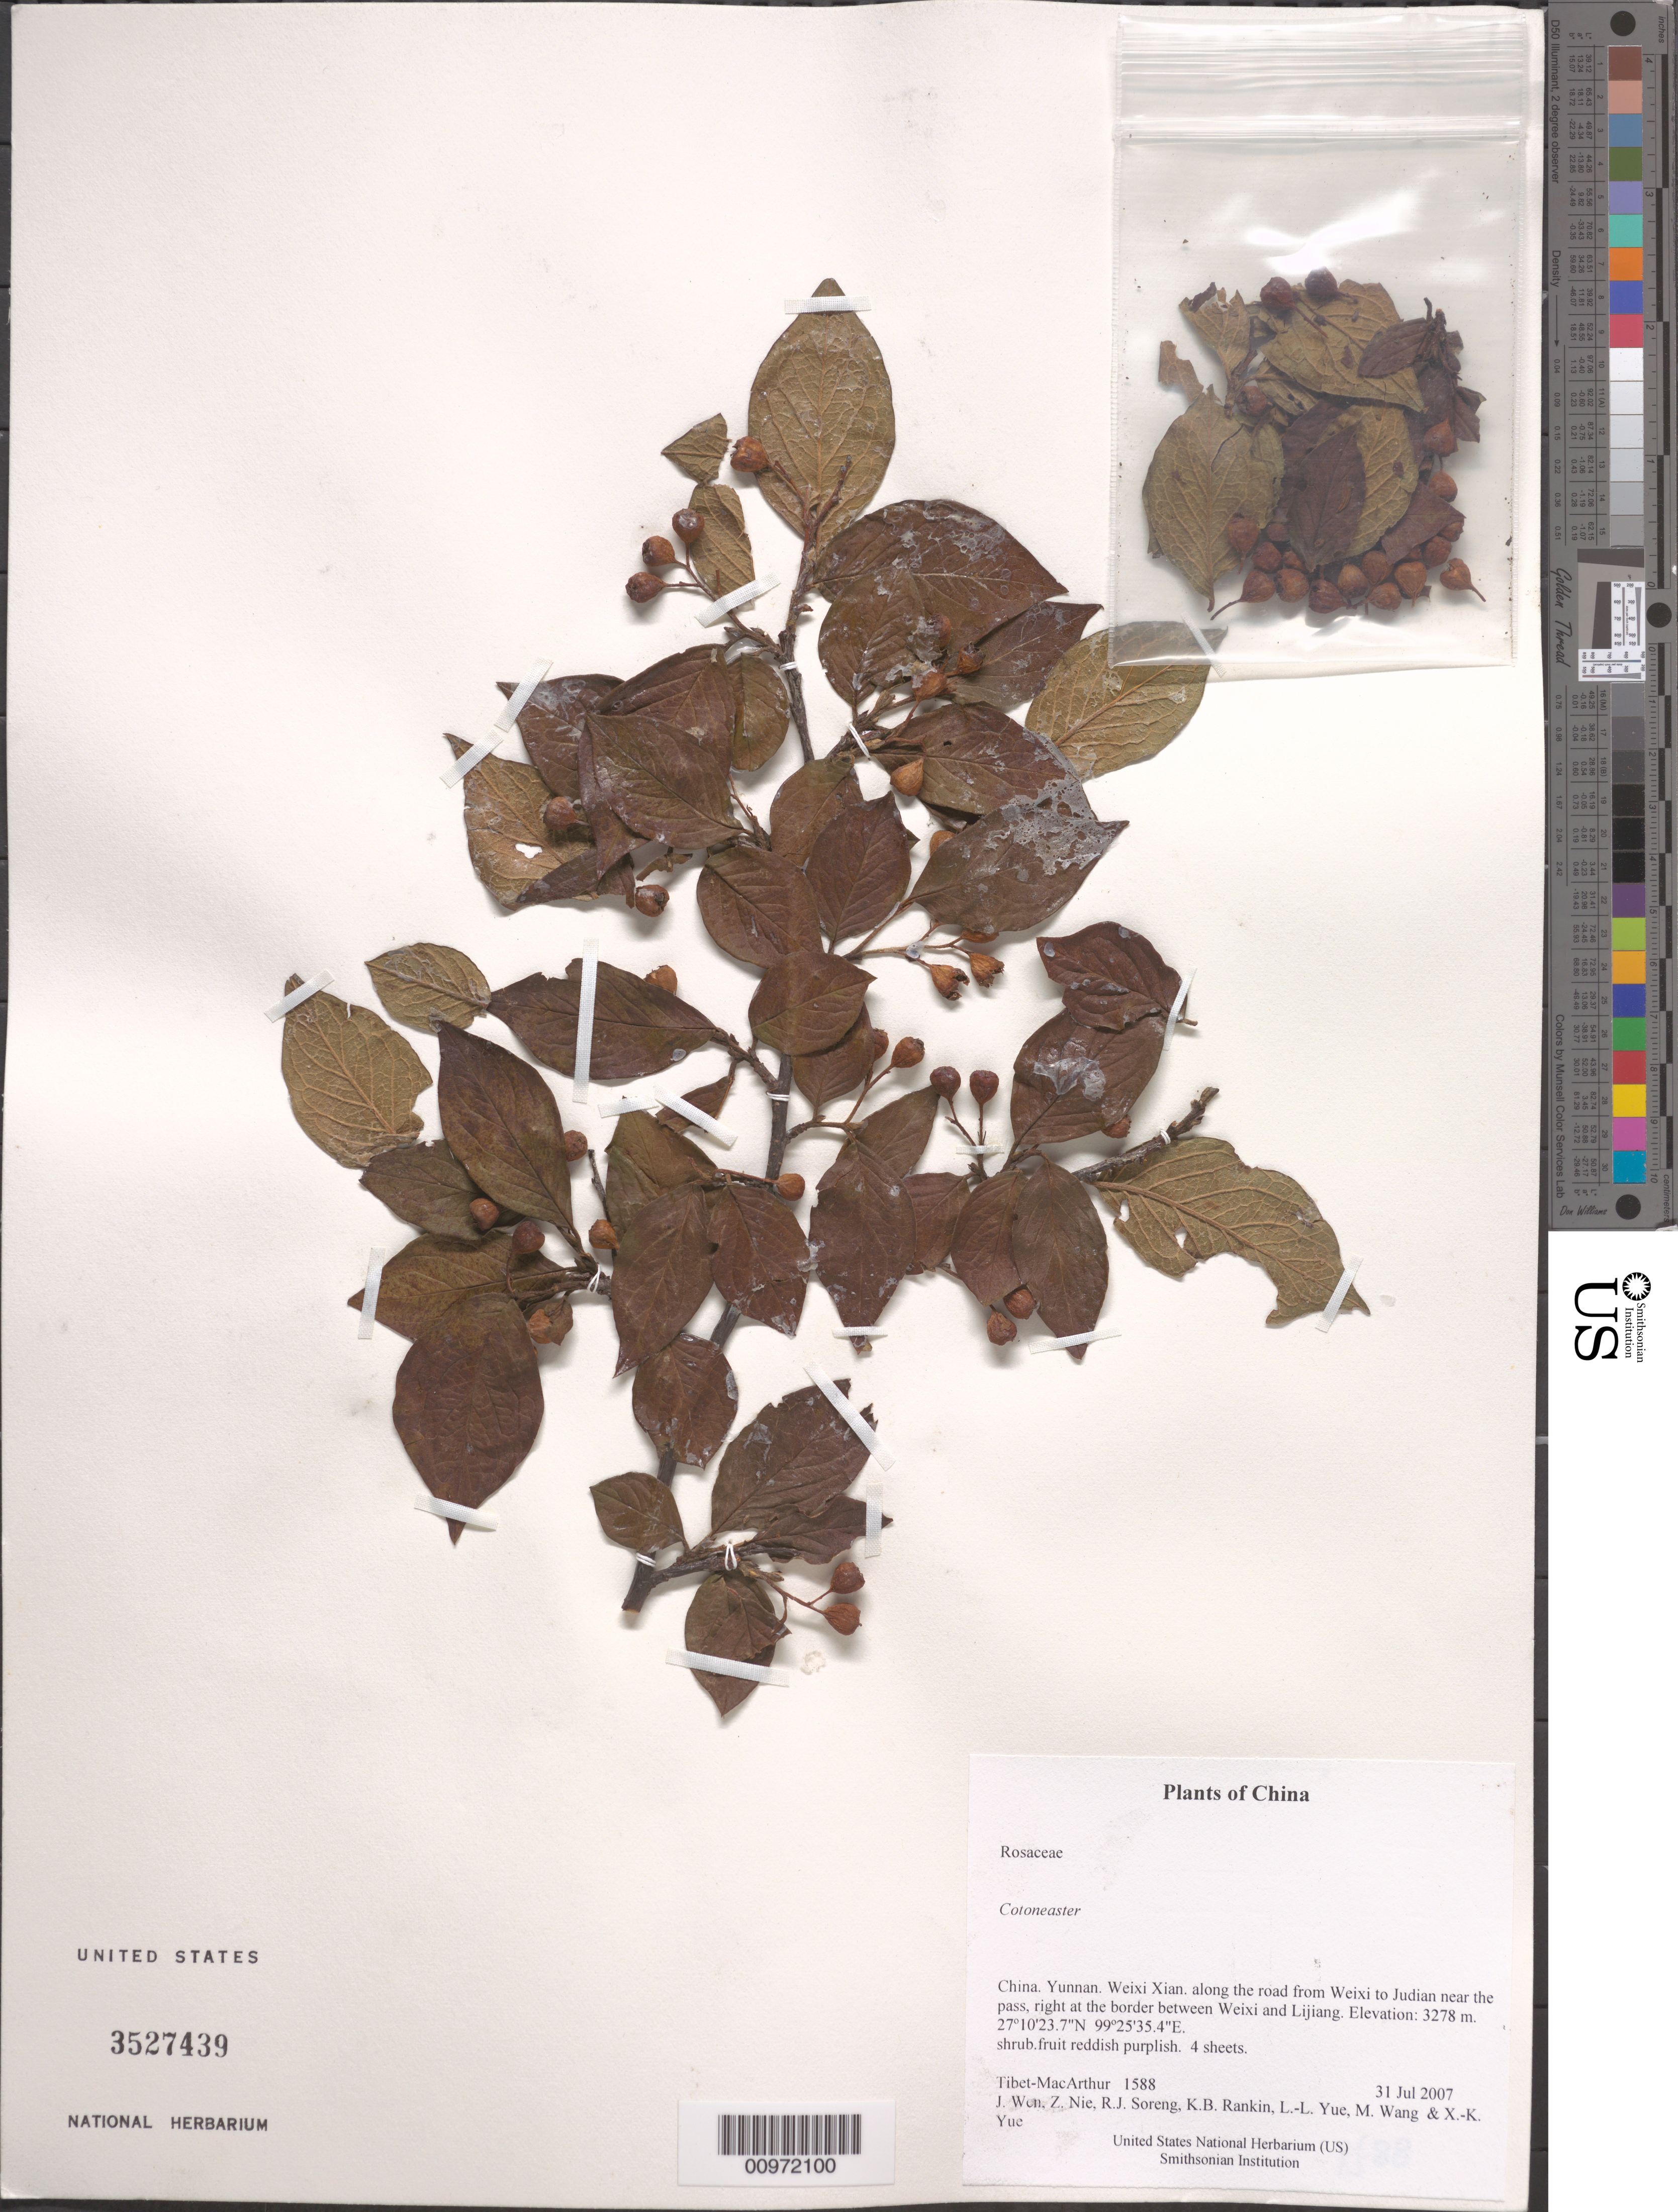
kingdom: Plantae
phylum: Tracheophyta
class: Magnoliopsida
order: Rosales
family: Rosaceae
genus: Cotoneaster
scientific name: Cotoneaster sp.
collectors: Tibet-MacArthur, J. Wen, Z. Nie, R. J. Soreng, K. Rankin, L. Yue, M. Wang & X. Yue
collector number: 1588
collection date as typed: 31 Jul 2007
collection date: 2007-07-31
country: China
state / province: Yunnan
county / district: Weixi Xian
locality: along the road from Weixi to Judian near the pass, right at the border between Weixi and Lijiang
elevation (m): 3278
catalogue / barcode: US 3527439